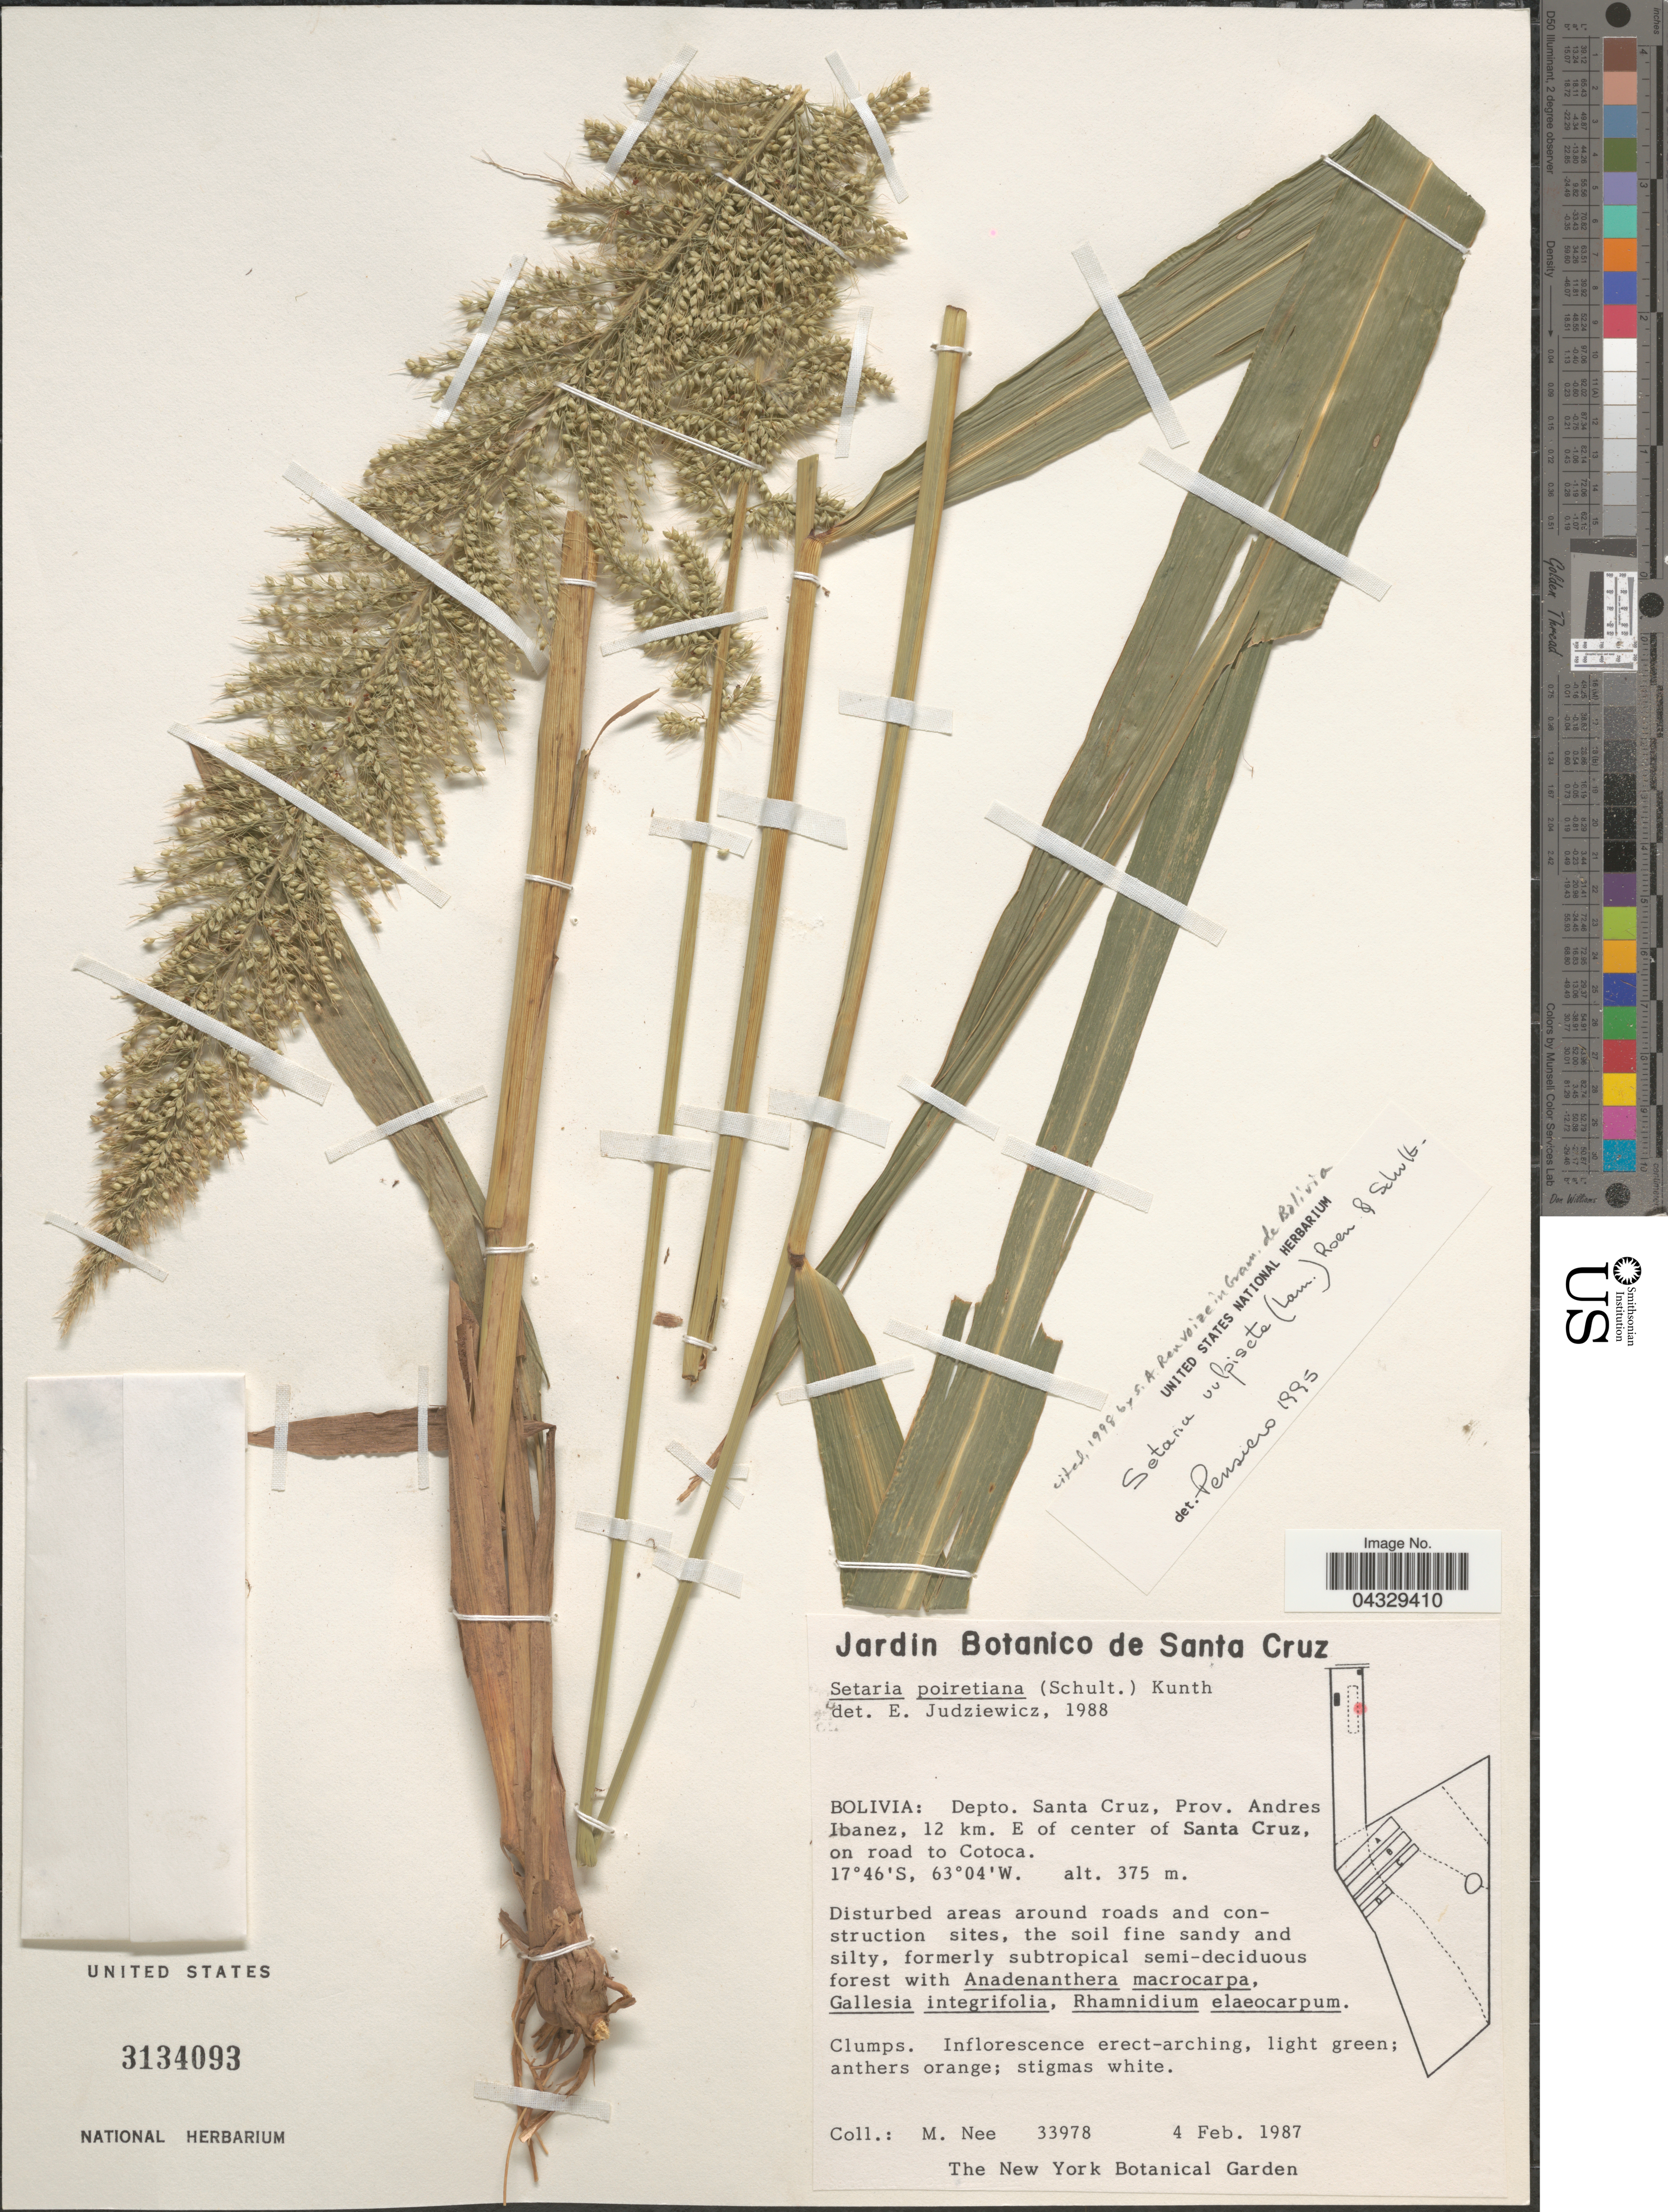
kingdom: Plantae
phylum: Tracheophyta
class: Liliopsida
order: Poales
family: Poaceae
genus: Setaria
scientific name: Setaria vulpiseta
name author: (Lam.) Roem. & Schult.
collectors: M. Nee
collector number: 33978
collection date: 1987-02-04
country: Bolivia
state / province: Santa Cruz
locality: Depto. Santa Cruz, Prov. Andres Ibanez, 12 km. E. of center of Santa Cruz, on road to Cotoca. Disturbed areas around roads and construction sites, the soil fine sandy and silty.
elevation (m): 375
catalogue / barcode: US 3134093